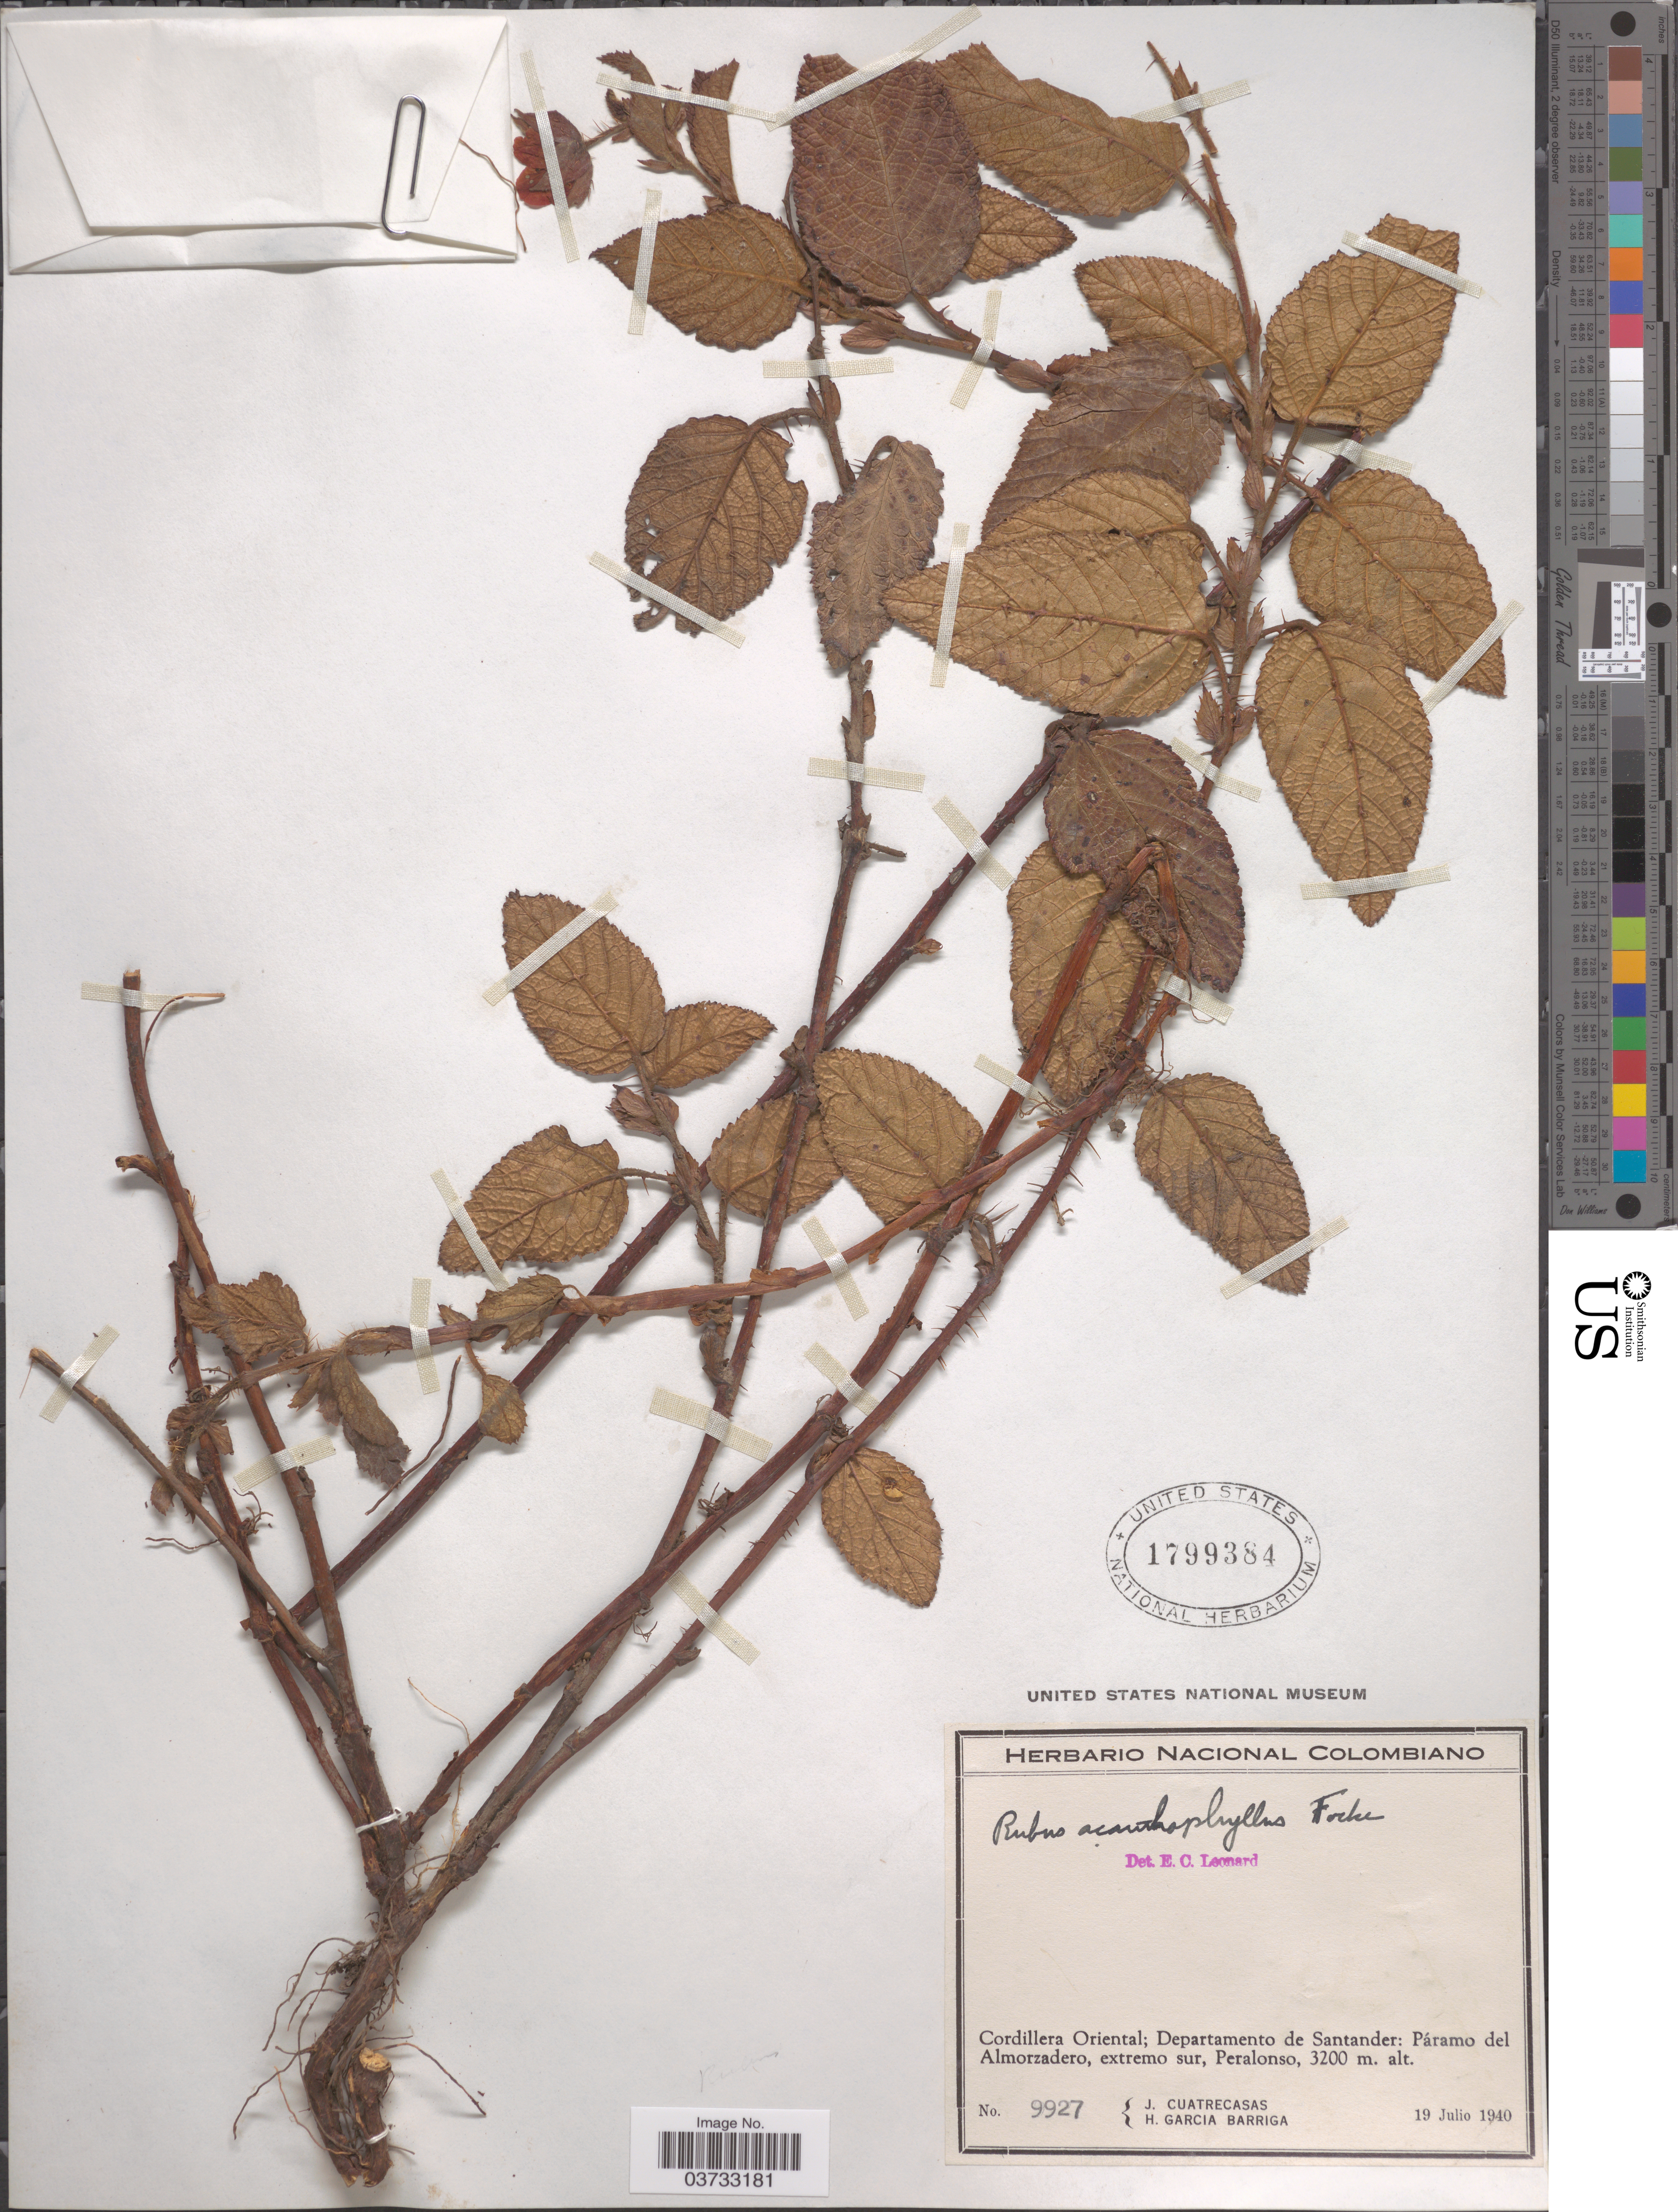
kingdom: Plantae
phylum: Tracheophyta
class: Magnoliopsida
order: Rosales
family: Rosaceae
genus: Rubus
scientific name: Rubus acanthophyllos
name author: Focke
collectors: J. Cuatrecasas & H. García Barriga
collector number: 9927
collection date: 1940-07-19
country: Colombia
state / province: Santander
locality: Cordillera Oriental; Departamento de Santander: Páramo del Almorzadero, extremo sur, Peralonso.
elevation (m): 3200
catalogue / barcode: US 1799384